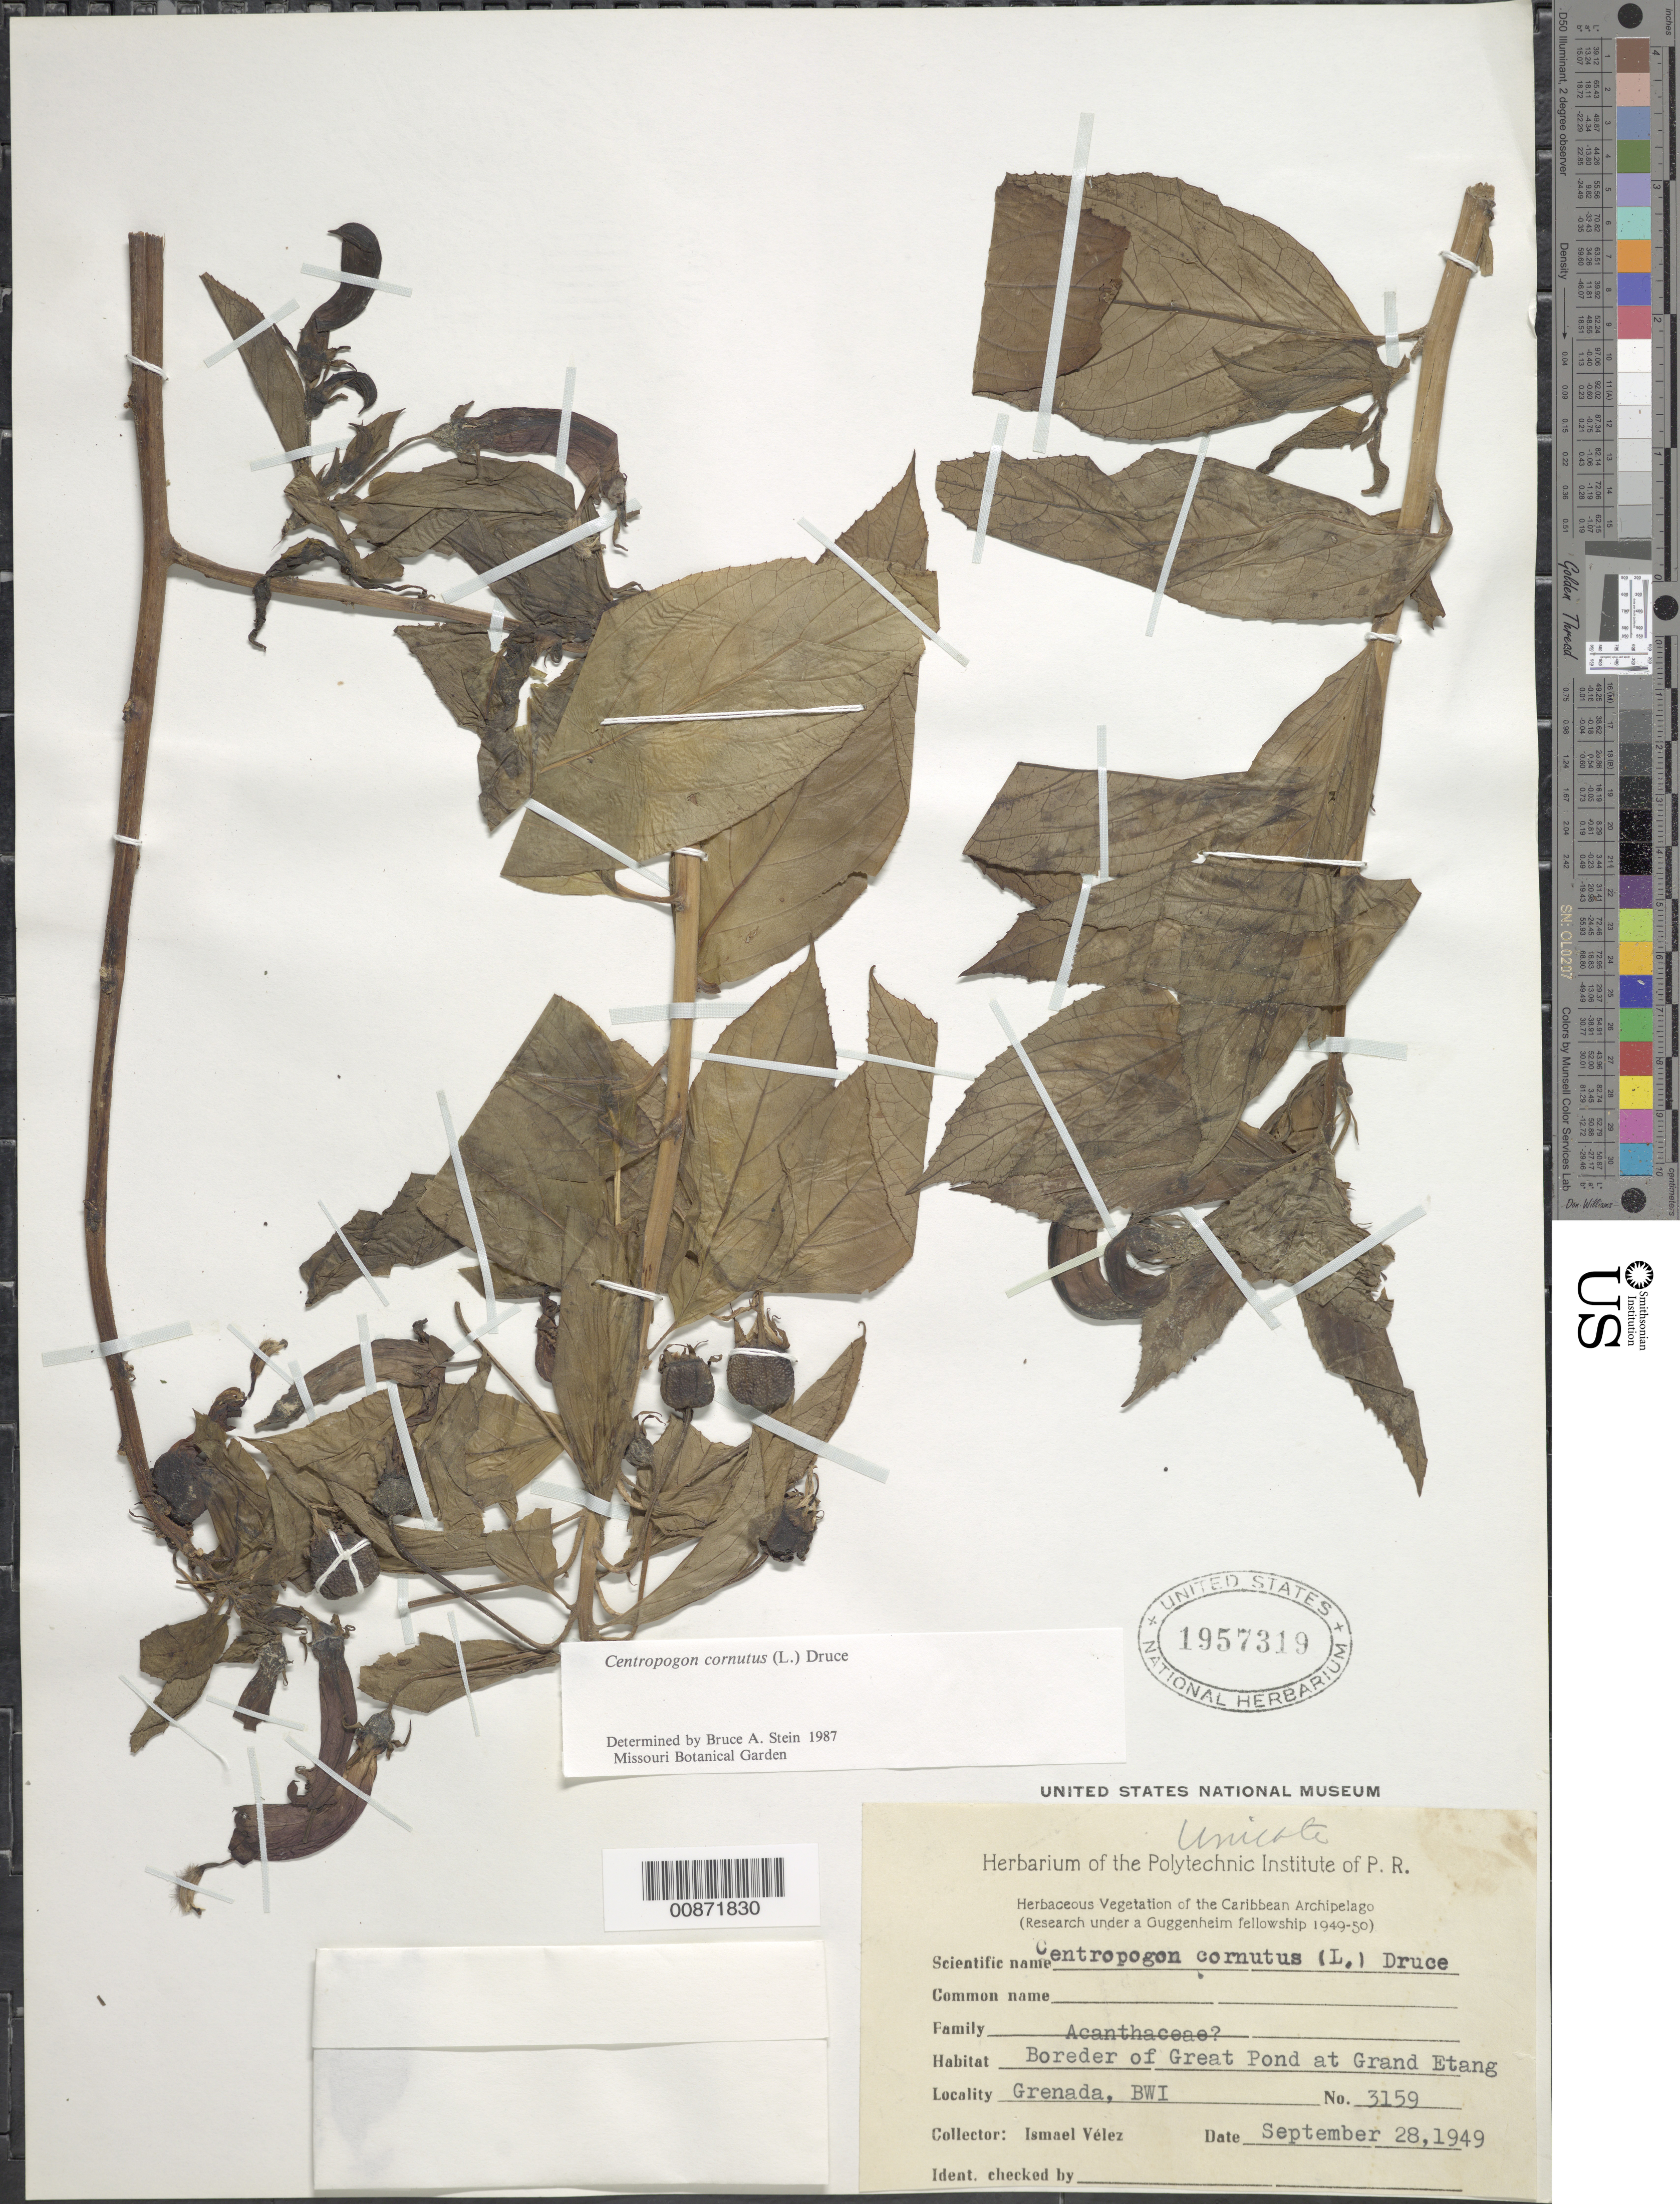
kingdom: Plantae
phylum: Tracheophyta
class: Magnoliopsida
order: Asterales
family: Campanulaceae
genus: Centropogon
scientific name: Centropogon cornutus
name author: (L.) Druce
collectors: I. Vélez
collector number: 3159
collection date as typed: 28 Sep 1949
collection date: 1949-09-28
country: Grenada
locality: Border of Great Pond at Grand Etang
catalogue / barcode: US 1957319